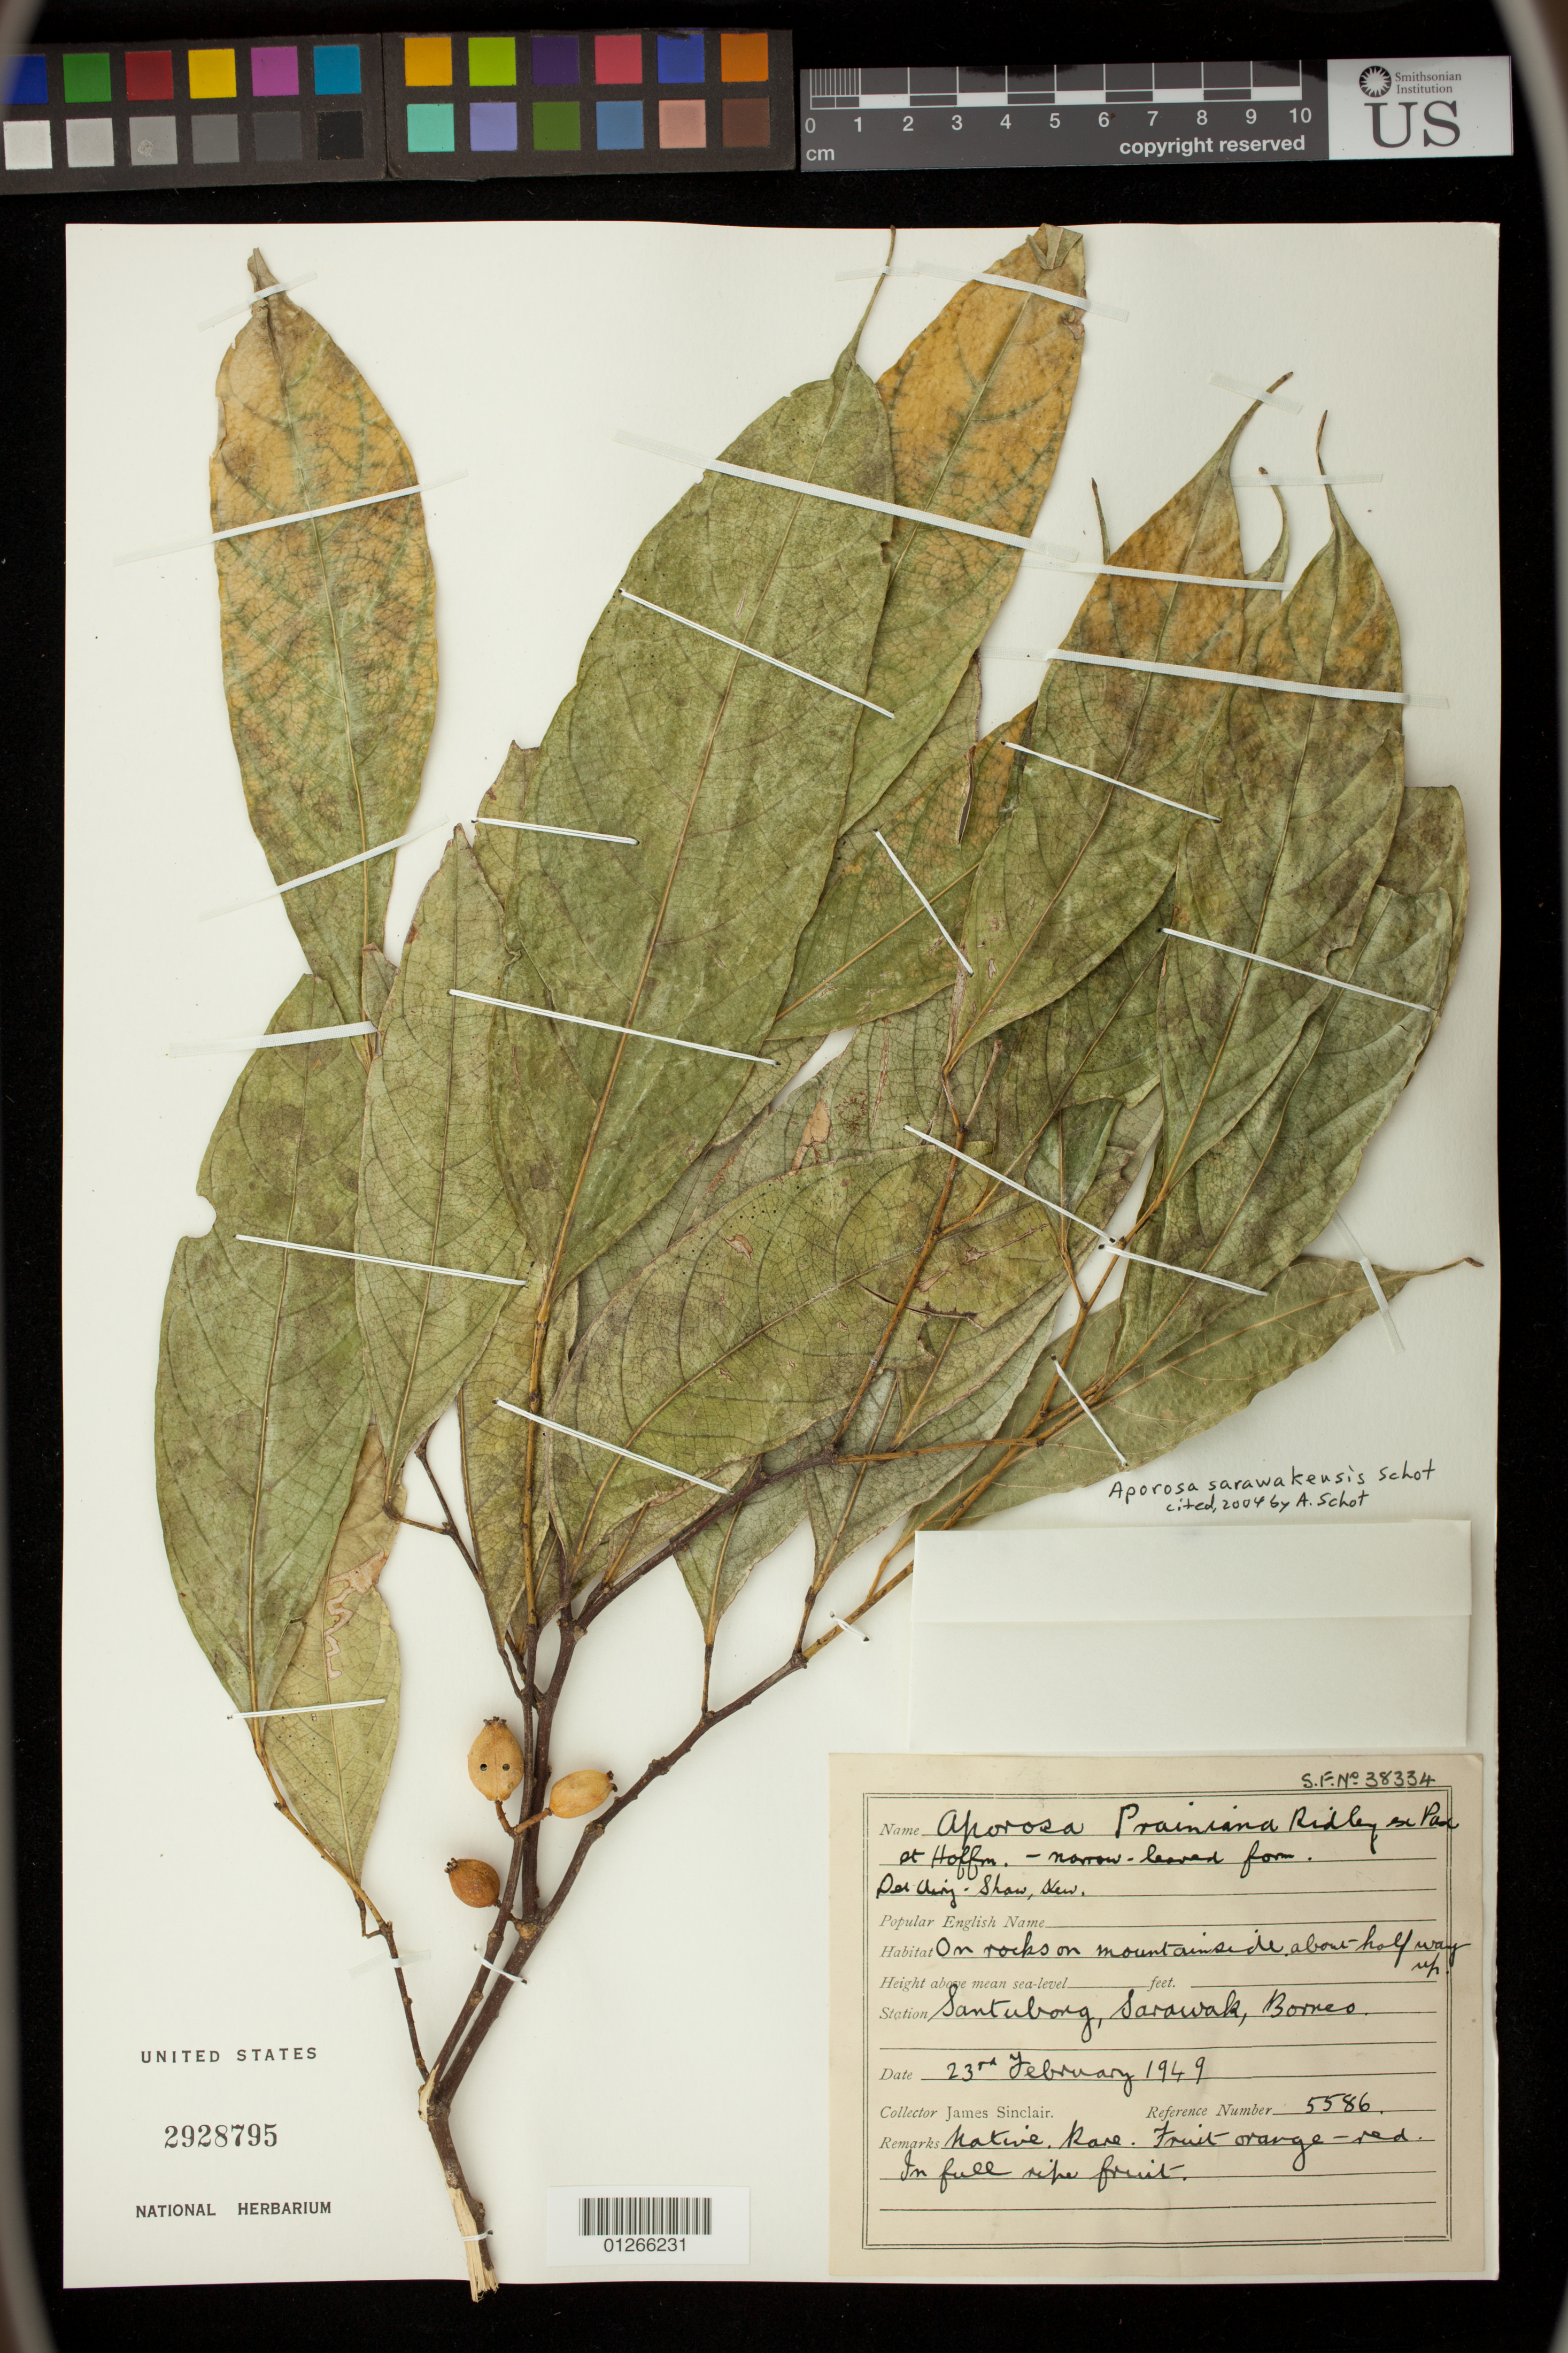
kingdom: Plantae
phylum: Tracheophyta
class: Magnoliopsida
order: Malpighiales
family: Phyllanthaceae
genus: Aporosa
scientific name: Aporosa sarawakensis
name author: Schot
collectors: J. Sinclair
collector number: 5586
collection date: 1949-02-23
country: Malaysia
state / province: Sarawak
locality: Borneo. Santubong.